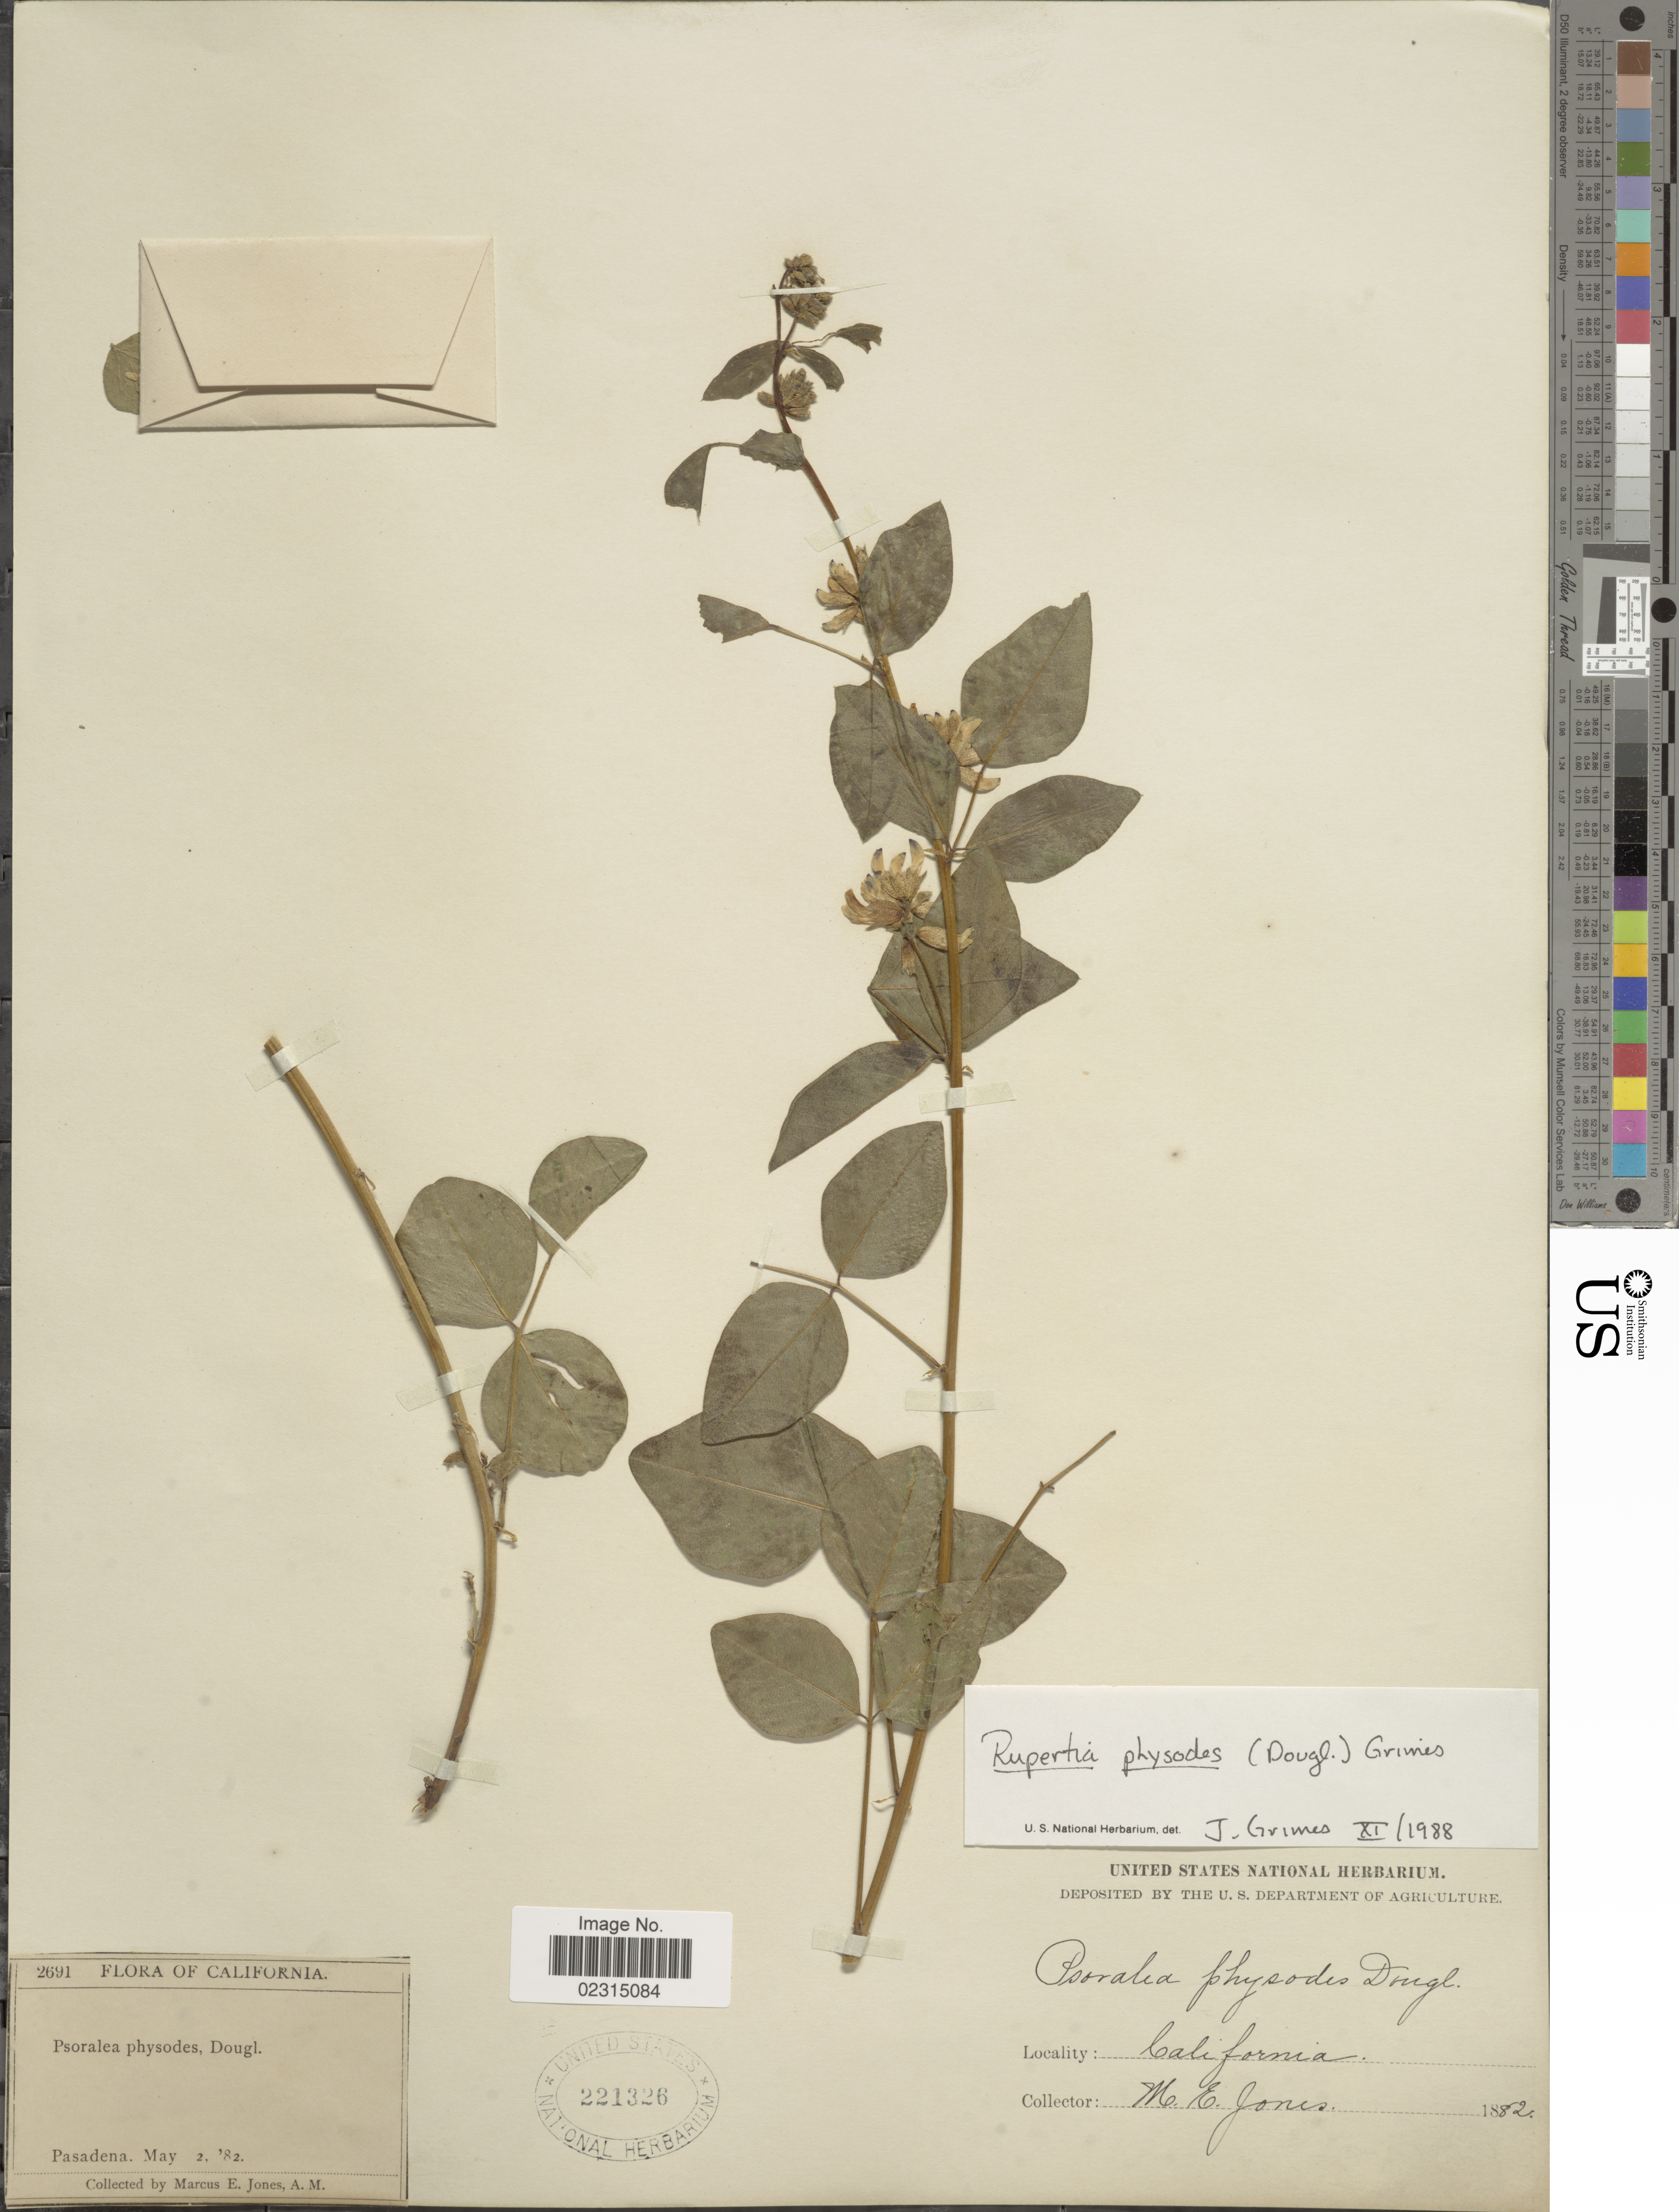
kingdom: Plantae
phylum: Tracheophyta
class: Magnoliopsida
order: Fabales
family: Fabaceae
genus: Rupertia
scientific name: Rupertia physodes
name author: (Douglas) J.W. Grimes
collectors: M. E. Jones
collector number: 2691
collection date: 1882-05-02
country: United States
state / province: California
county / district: Los Angeles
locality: Pasadena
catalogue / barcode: US 221326